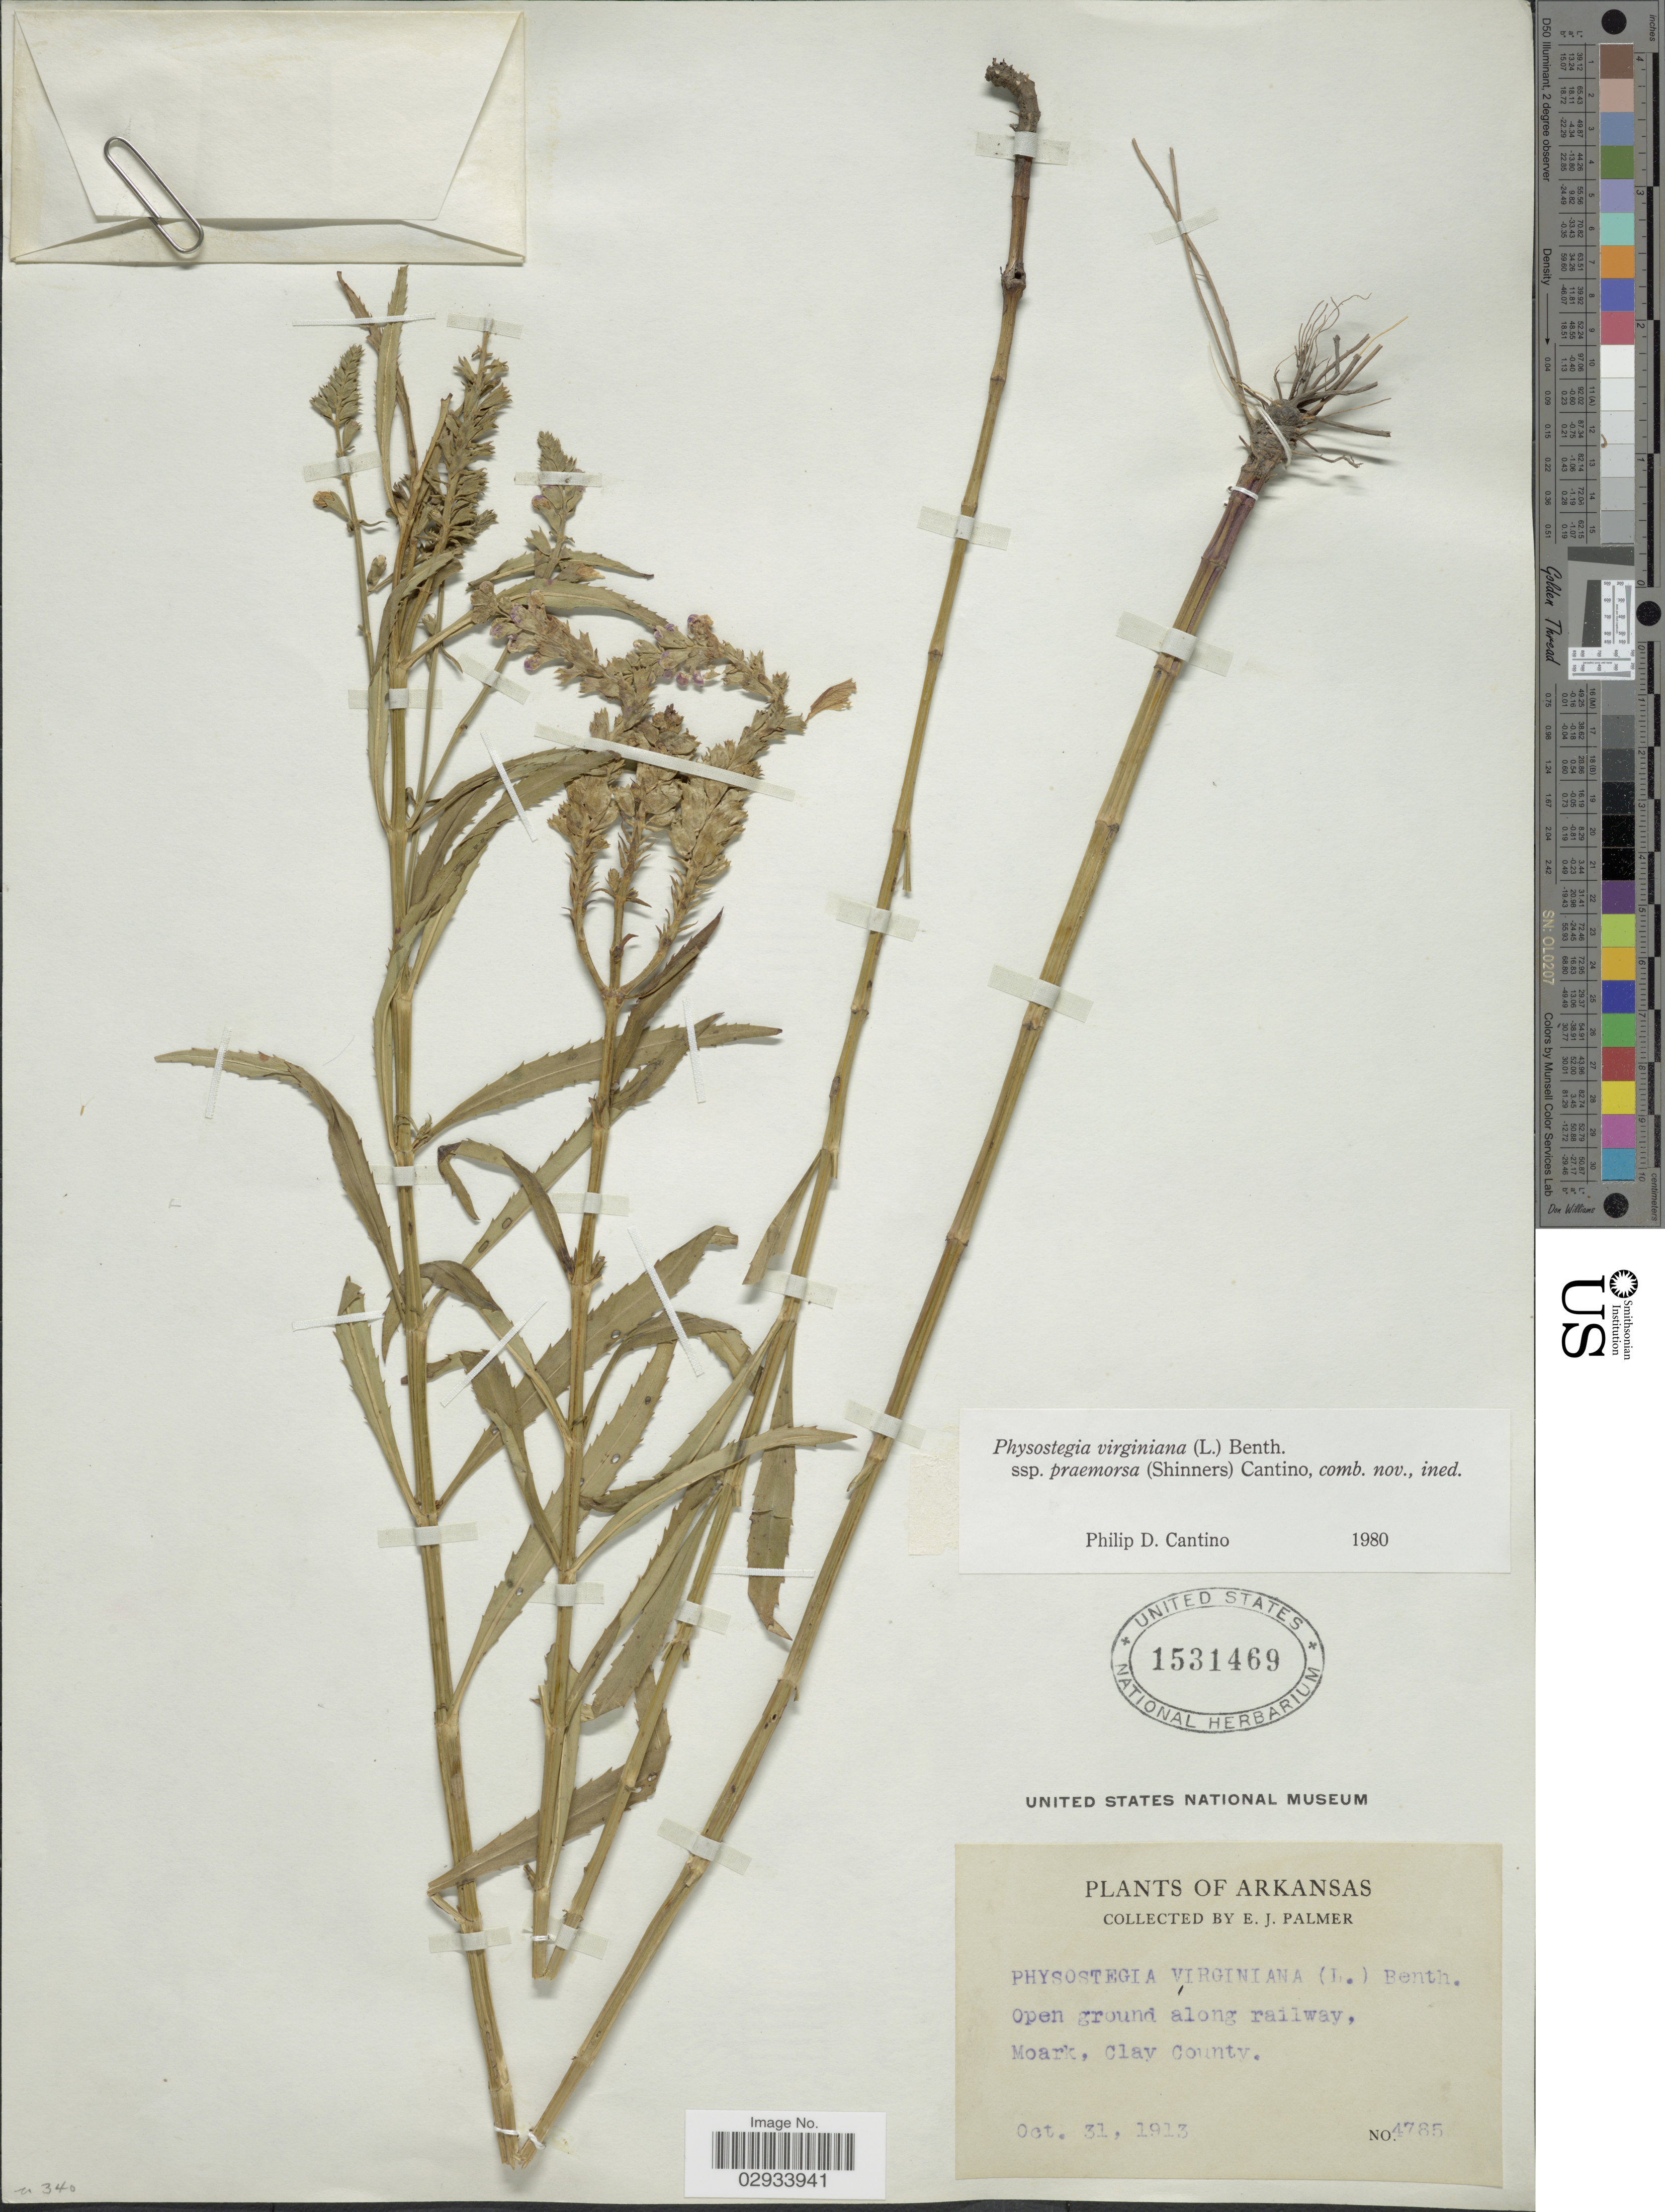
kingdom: Plantae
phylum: Tracheophyta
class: Magnoliopsida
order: Lamiales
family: Lamiaceae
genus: Physostegia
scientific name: Physostegia virginiana subsp. praemorsa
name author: (Shinners) P.D. Cantino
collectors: E. J. Palmer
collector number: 4785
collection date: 1913-10-31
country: United States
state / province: Arkansas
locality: Open ground along railway, Moark, Clay County.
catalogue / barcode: US 1531469